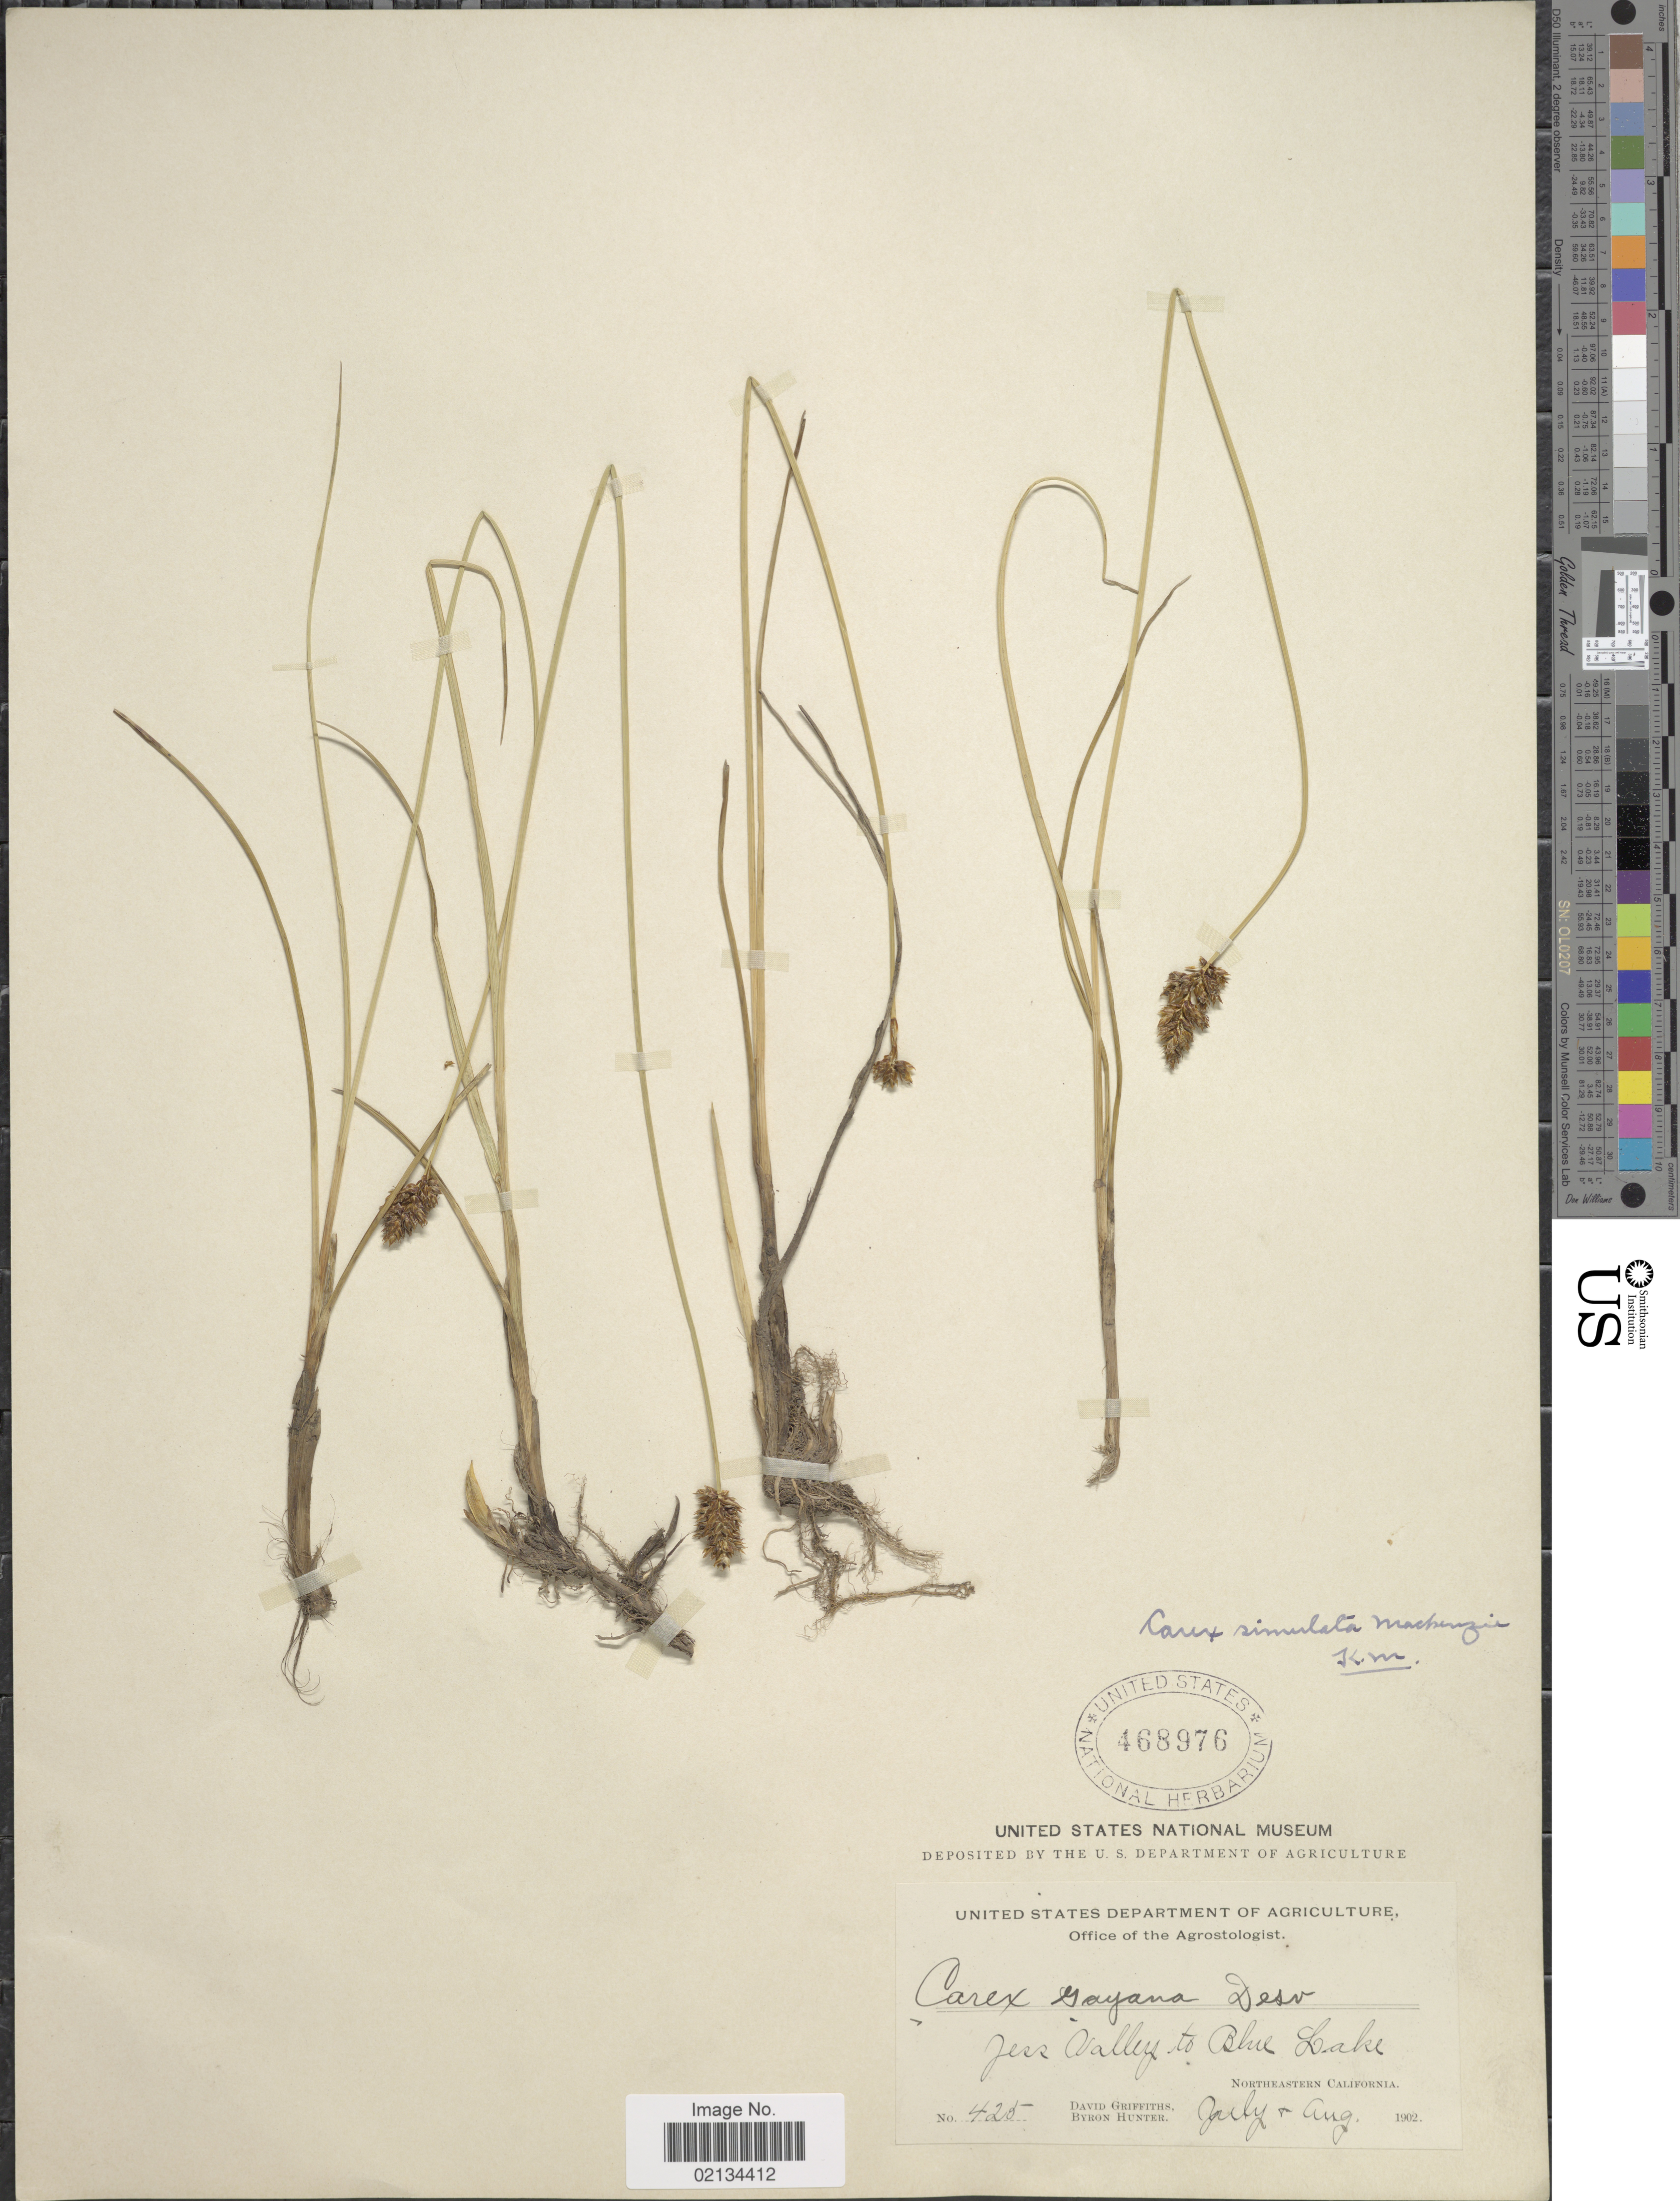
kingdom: Plantae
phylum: Tracheophyta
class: Liliopsida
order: Poales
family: Cyperaceae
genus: Carex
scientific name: Carex simulata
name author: Mack.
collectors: D. Griffiths & B. Hunter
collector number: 425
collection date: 1902-07/1902-08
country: United States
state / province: California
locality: Jess Valley to Blue Lake, Northeastern California.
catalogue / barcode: US 468976